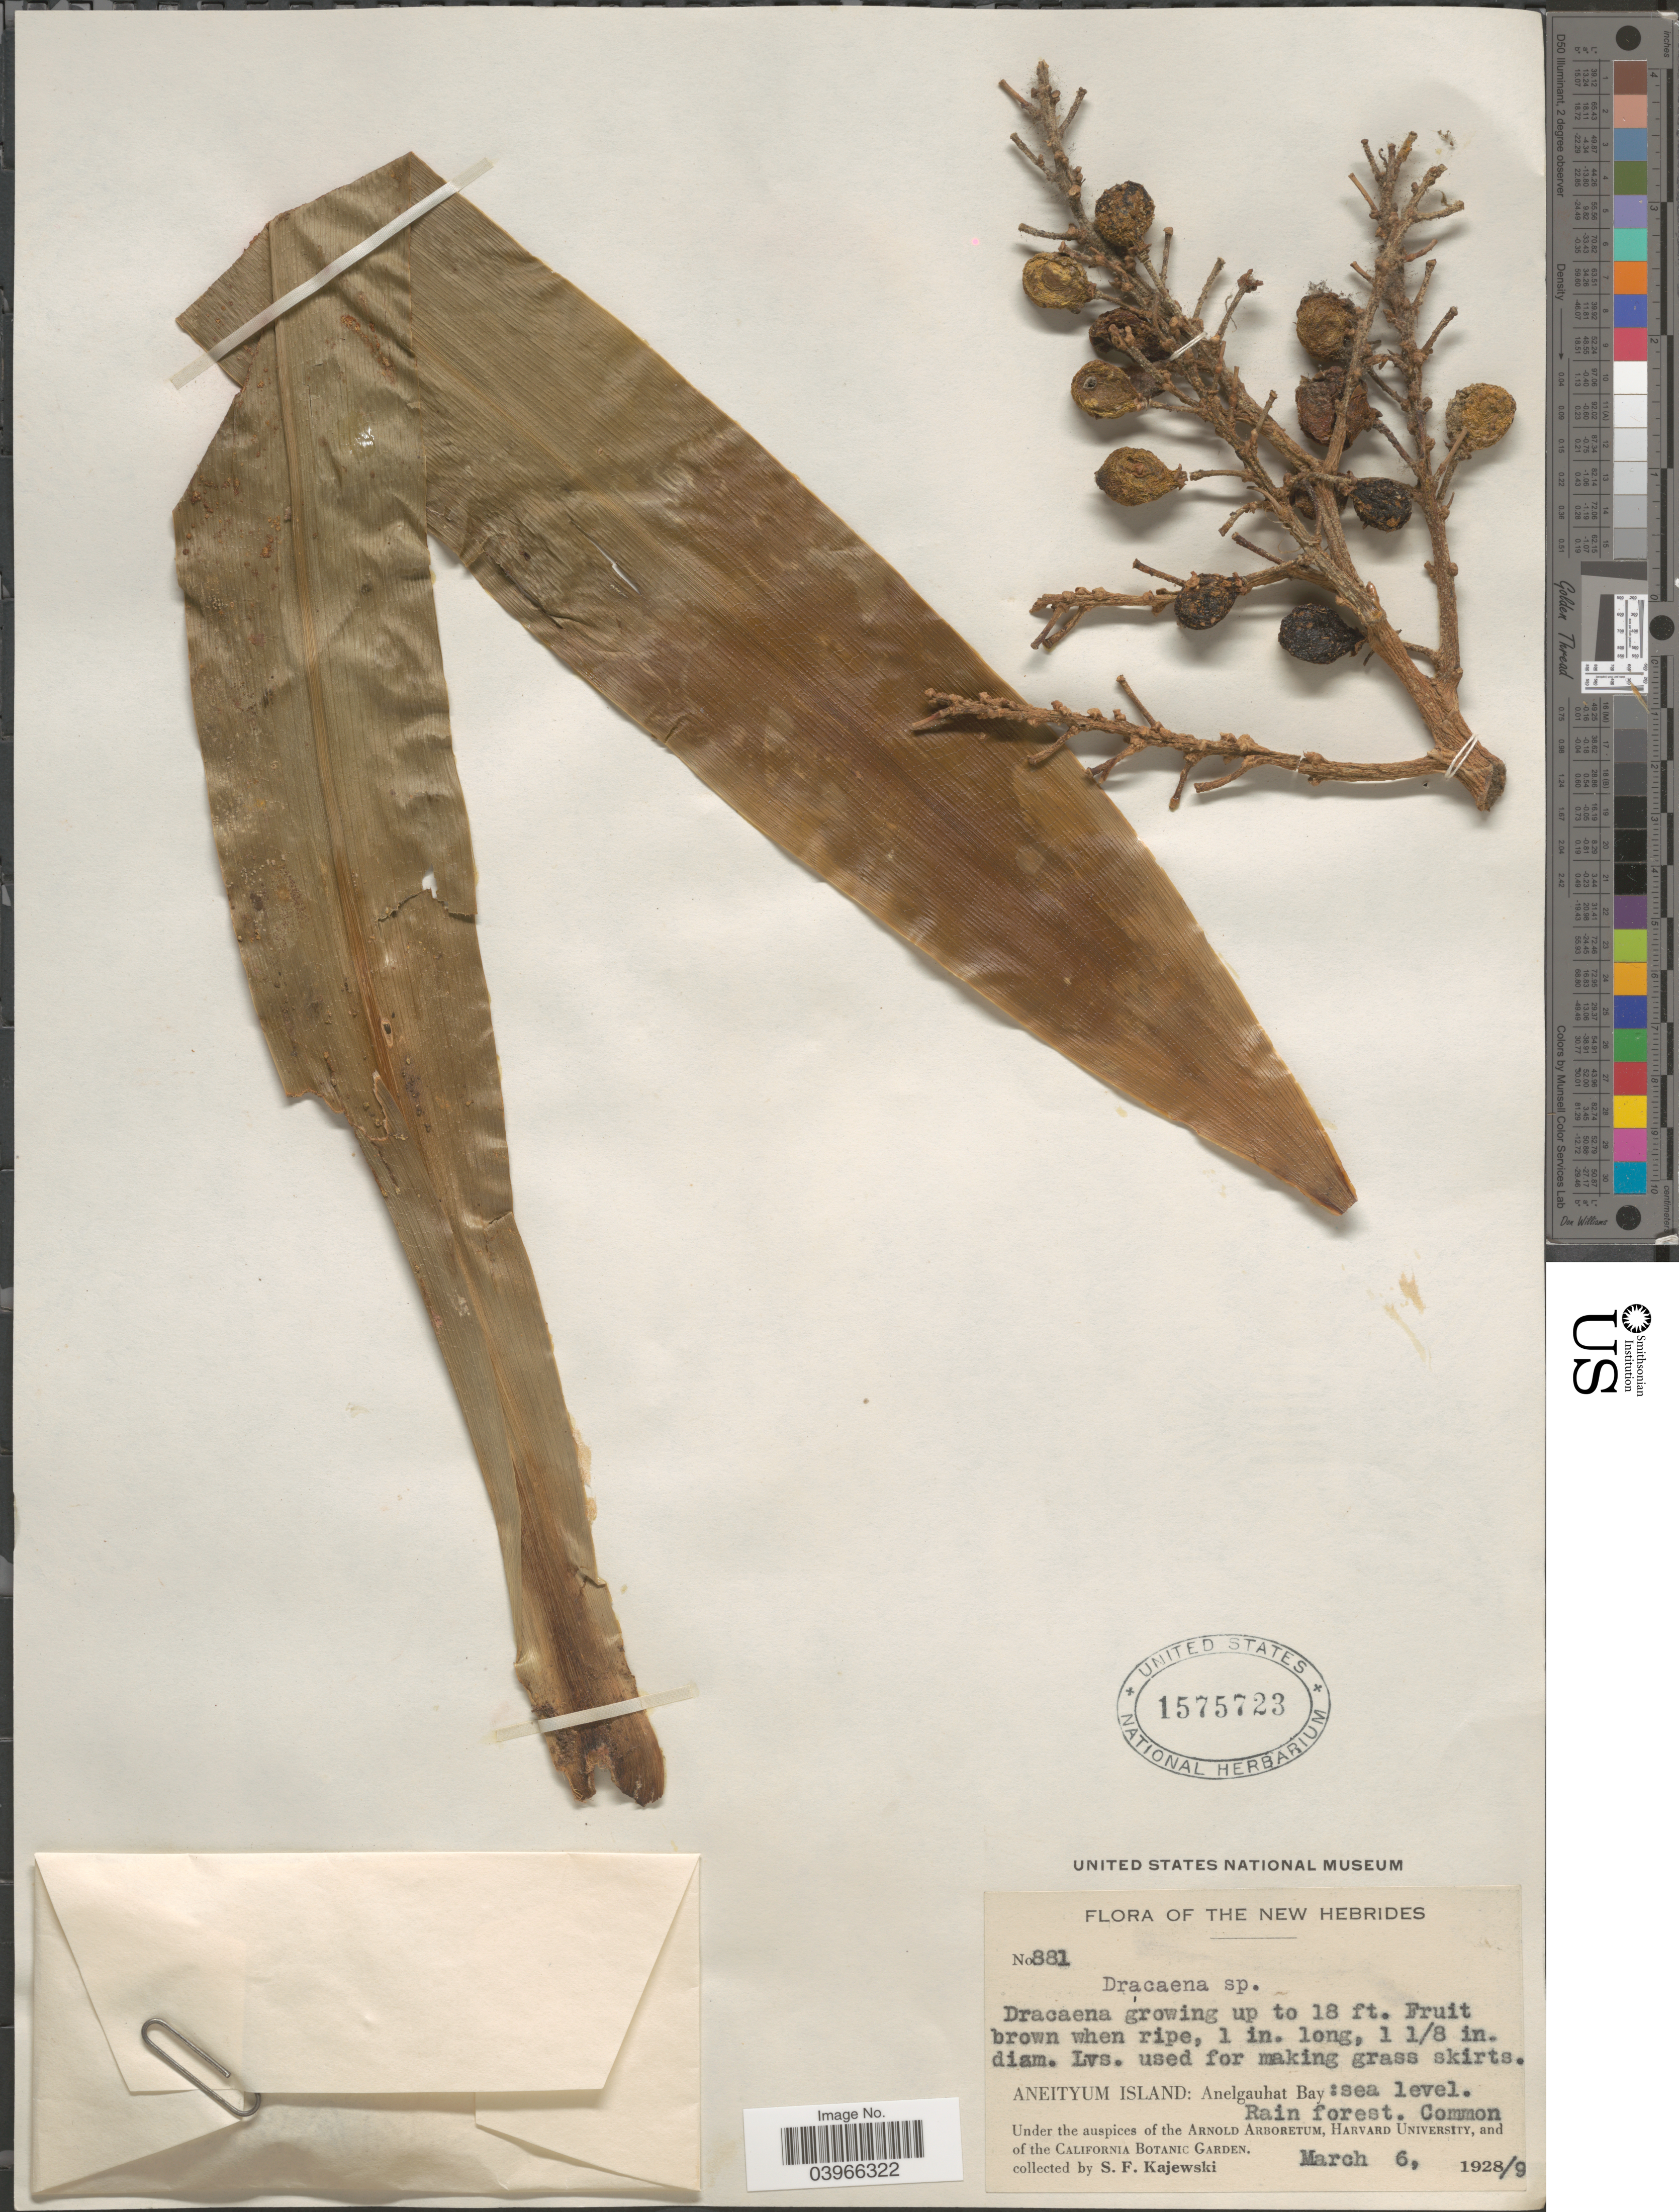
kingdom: Plantae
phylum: Tracheophyta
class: Liliopsida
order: Asparagales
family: Asparagaceae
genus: Dracaena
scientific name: Dracaena sp.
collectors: S. Kajewski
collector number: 881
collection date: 1928-03-06/1929-03-06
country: Vanuatu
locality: New Hebrides. Aneityum Island: Anelgauhat Bay.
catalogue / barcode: US 1575723